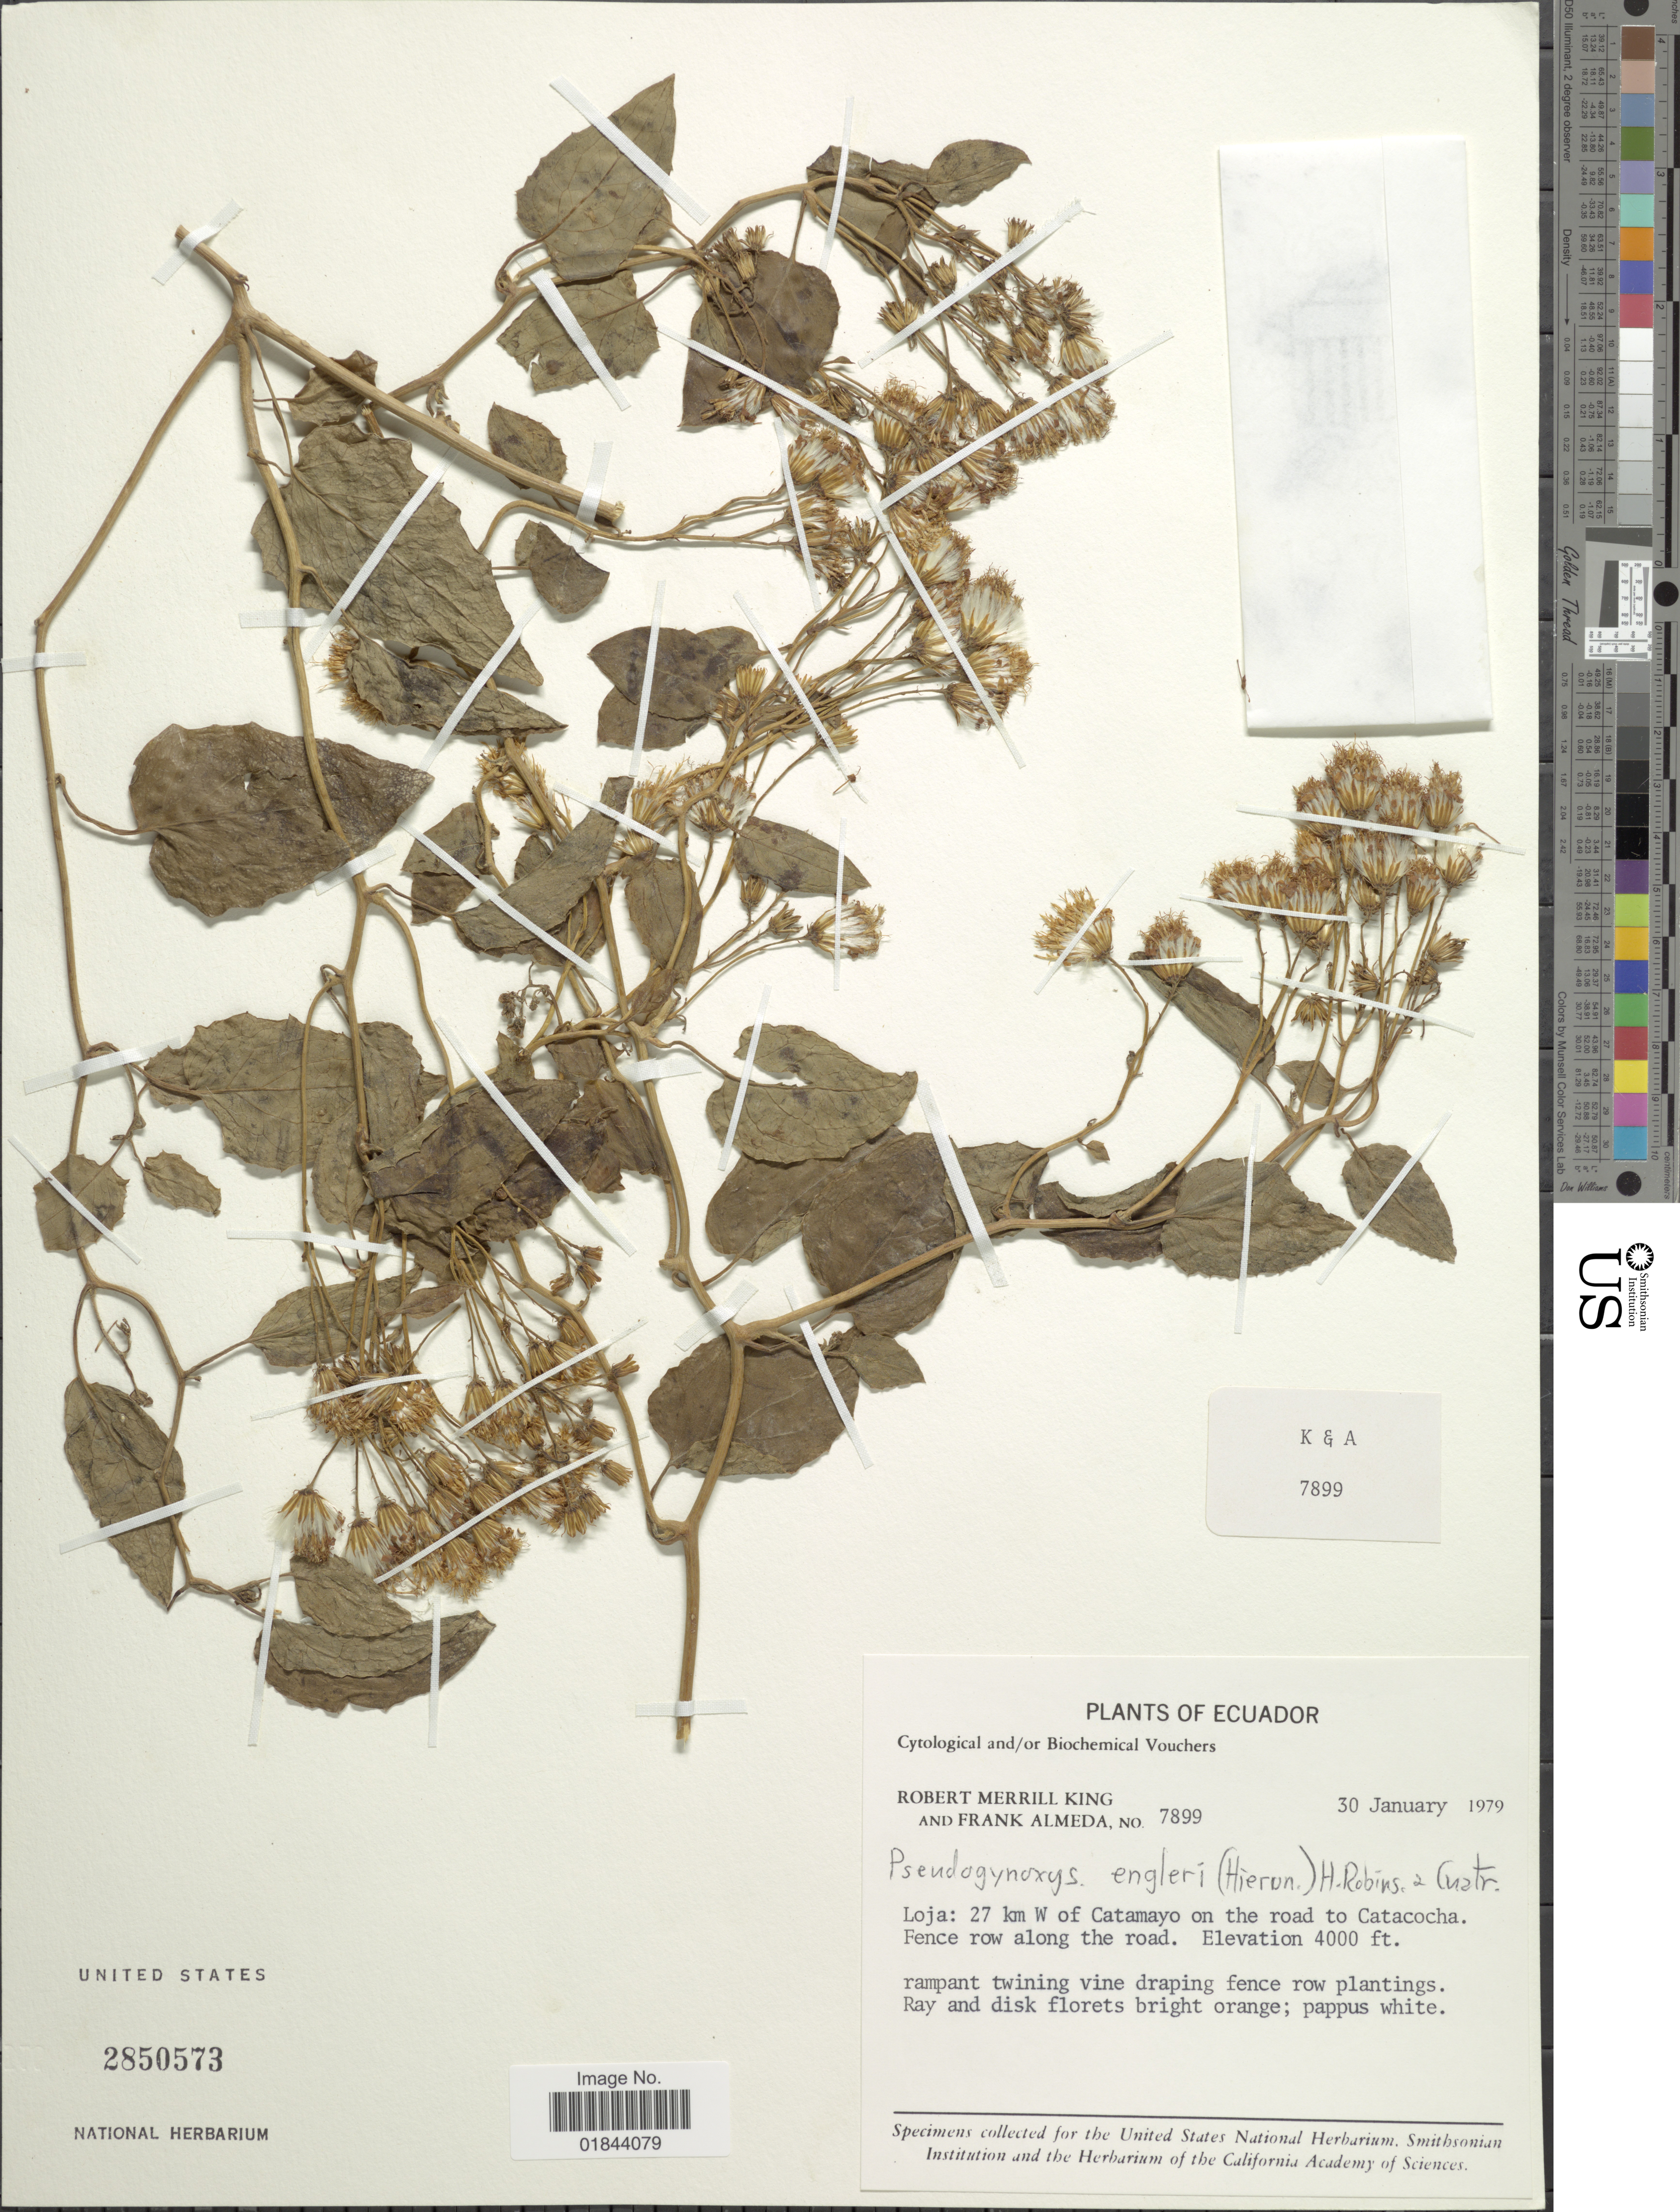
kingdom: Plantae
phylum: Tracheophyta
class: Magnoliopsida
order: Asterales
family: Asteraceae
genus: Pseudogynoxys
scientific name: Pseudogynoxys engleri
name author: (Hieron.) H. Rob. & Cuatrec.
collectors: R. M. King & F. Almeda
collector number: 7899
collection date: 1979-01-30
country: Ecuador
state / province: Loja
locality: Loja: 27 km W of Catamayo on the road to Catacocha. Fence row along the road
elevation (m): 1219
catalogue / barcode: US 2850573